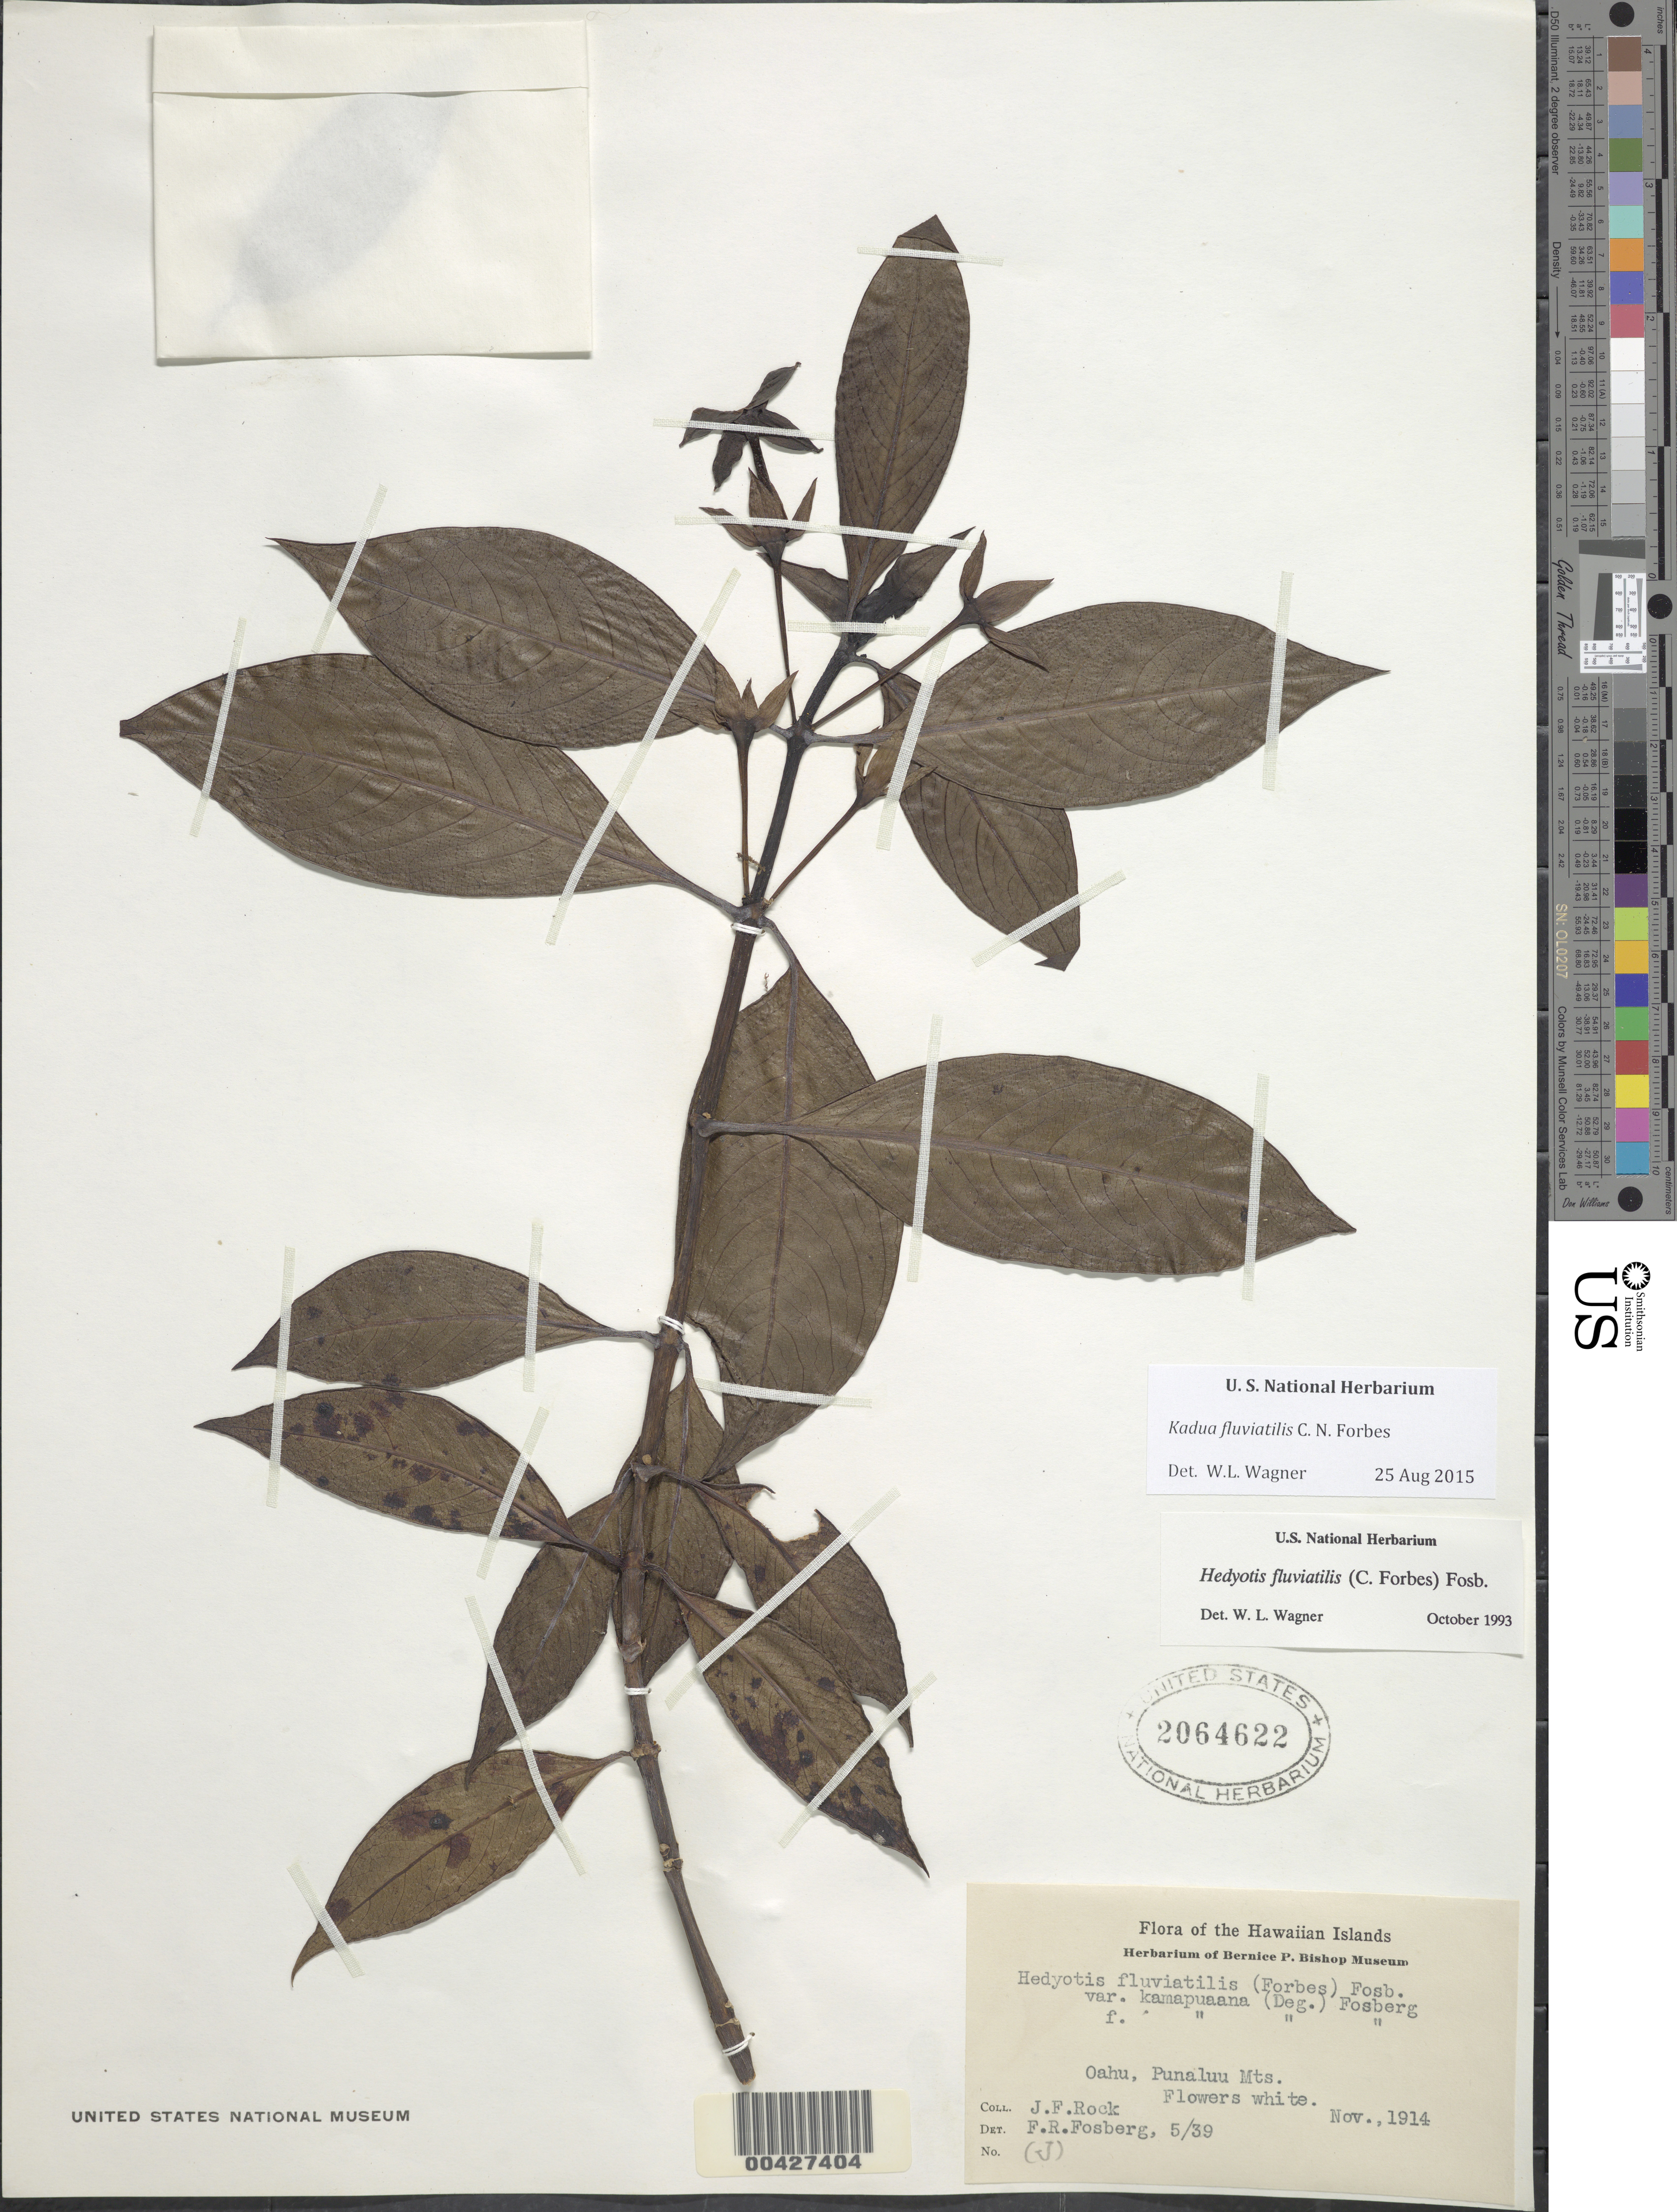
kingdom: Plantae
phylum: Tracheophyta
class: Magnoliopsida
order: Gentianales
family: Rubiaceae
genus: Kadua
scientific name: Kadua fluviatilis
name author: C.N. Forbes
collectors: J. F. Rock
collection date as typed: Nov 1914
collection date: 1914-11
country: United States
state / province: Hawaii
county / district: Honolulu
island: Oahu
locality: Punaluu Mountains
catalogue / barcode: US 2064622